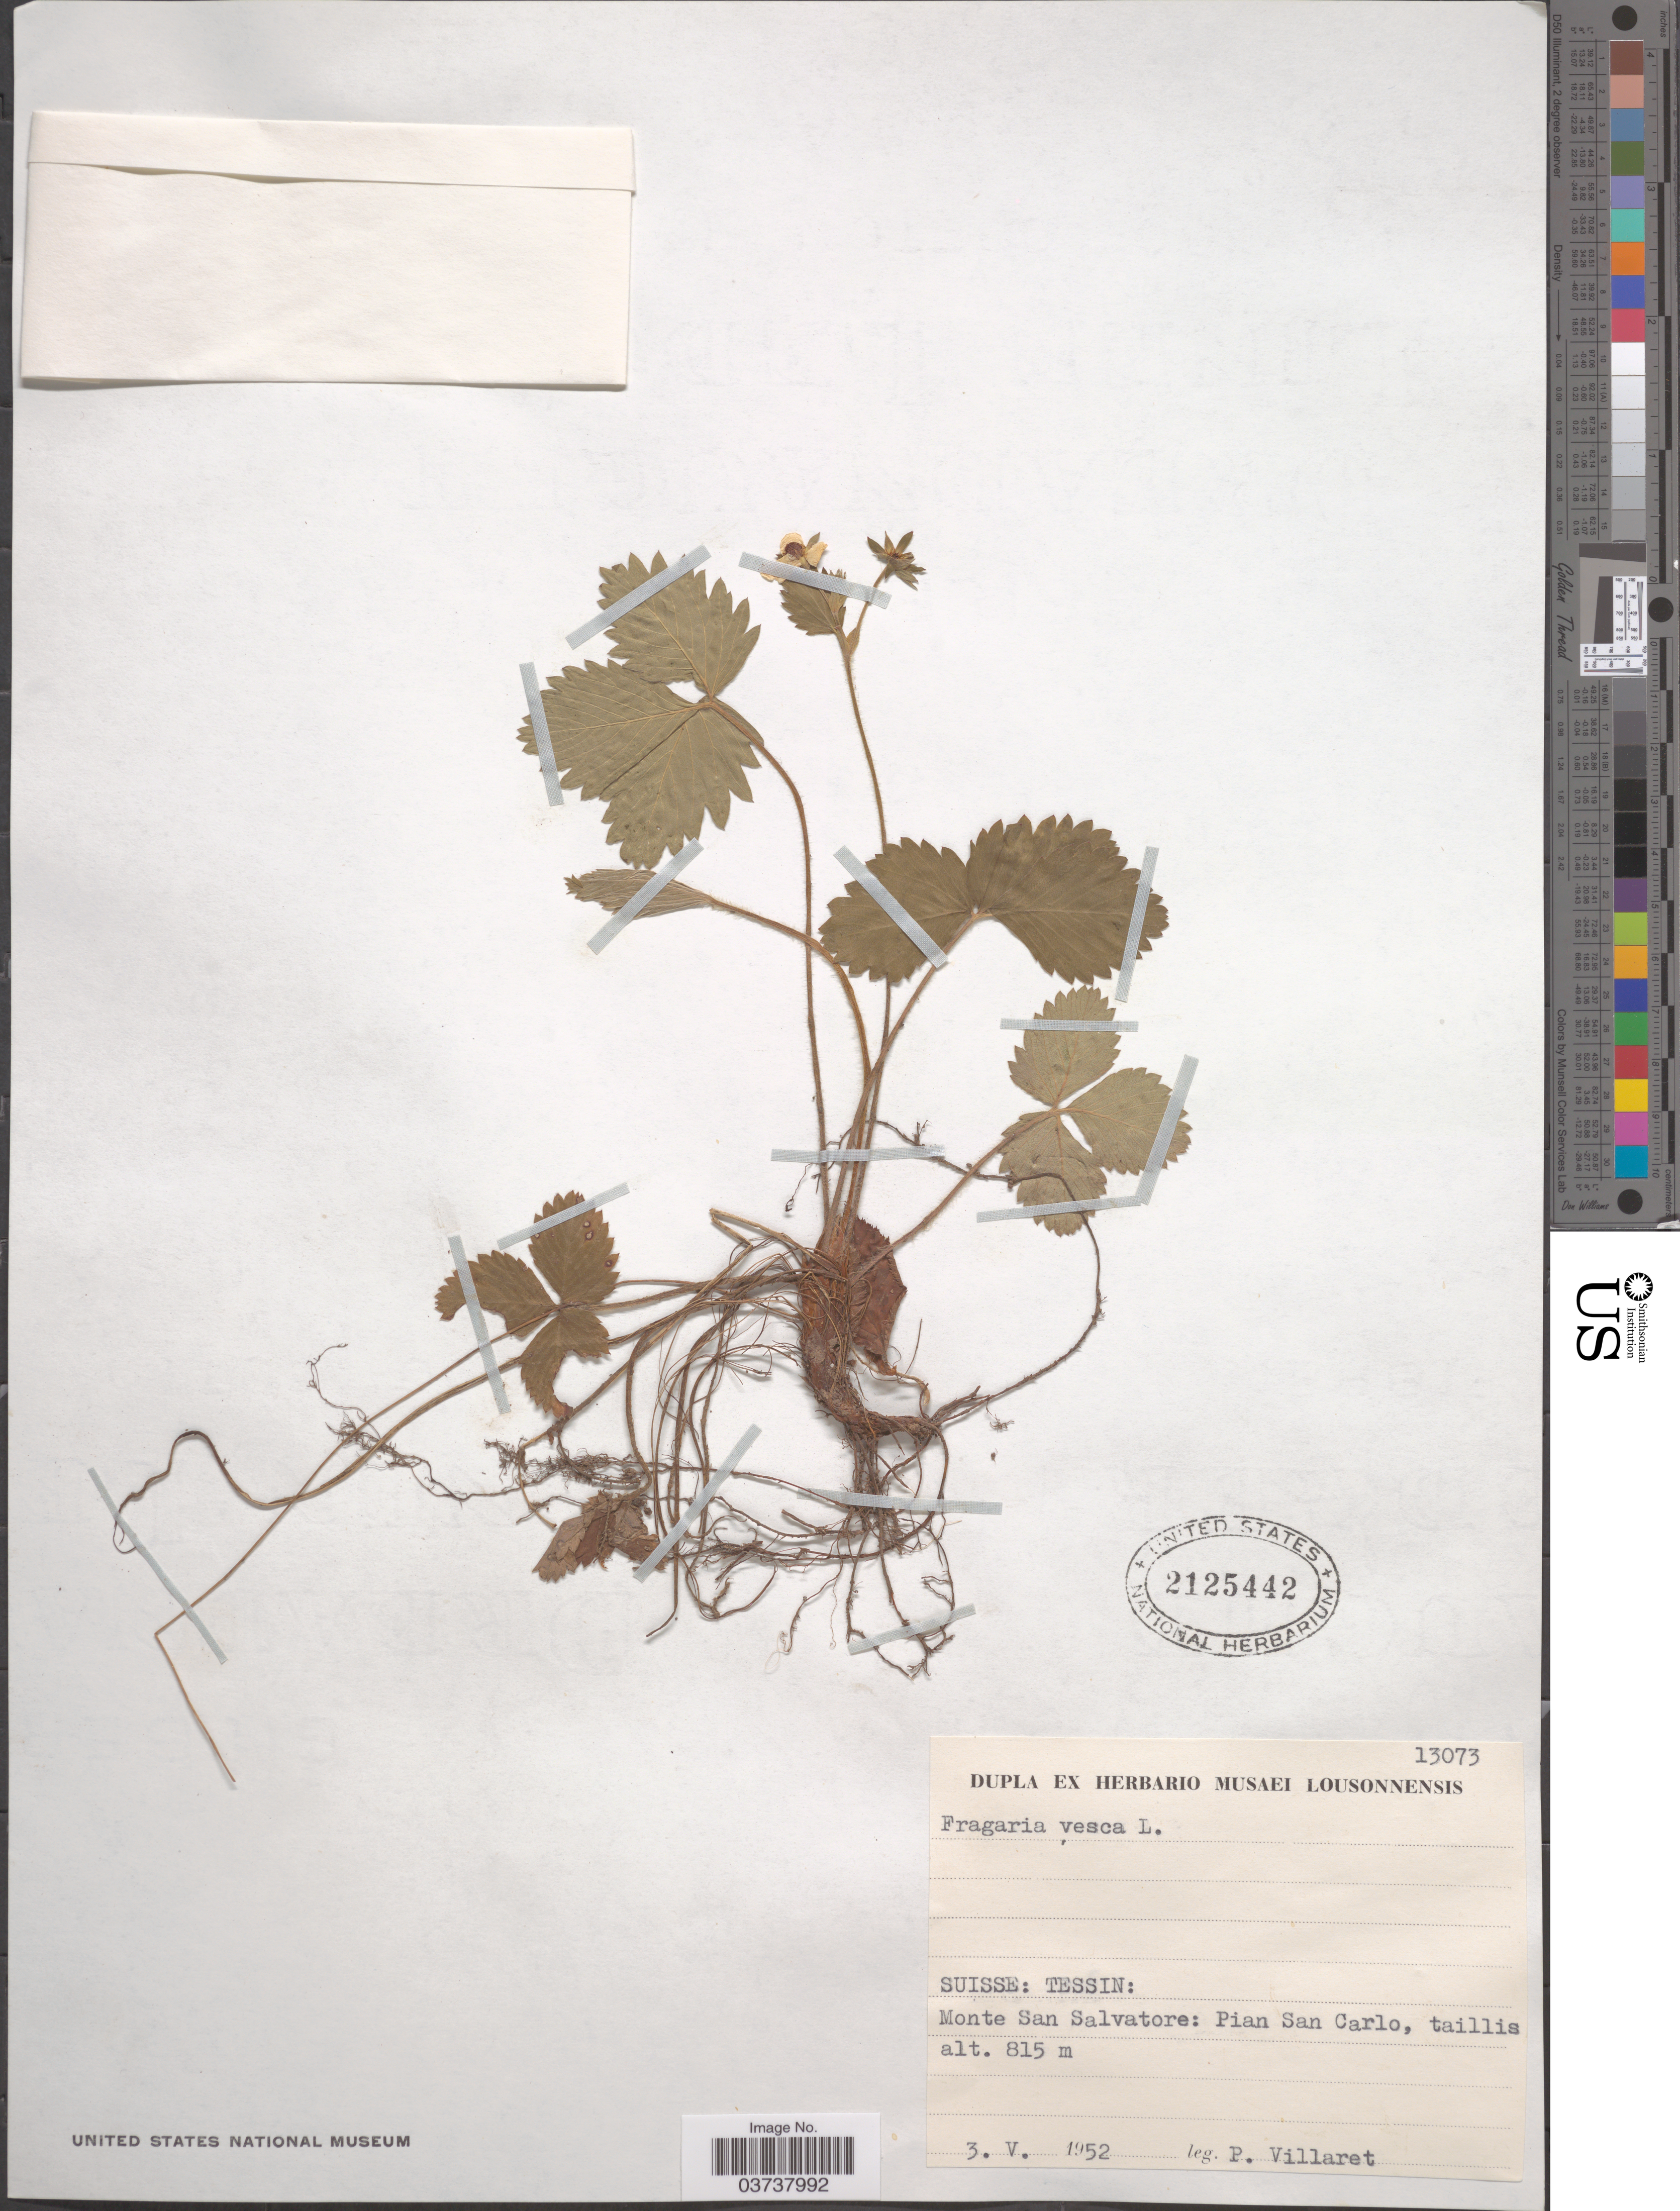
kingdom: Plantae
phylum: Tracheophyta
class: Magnoliopsida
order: Rosales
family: Rosaceae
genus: Fragaria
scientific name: Fragaria vesca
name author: L.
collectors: P. Villaret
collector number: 13073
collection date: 1952-05-03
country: Switzerland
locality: Suisse: Tessin: Monte San Salvatore: Pian San Carlo, taillis.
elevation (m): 815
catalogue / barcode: US 2125442